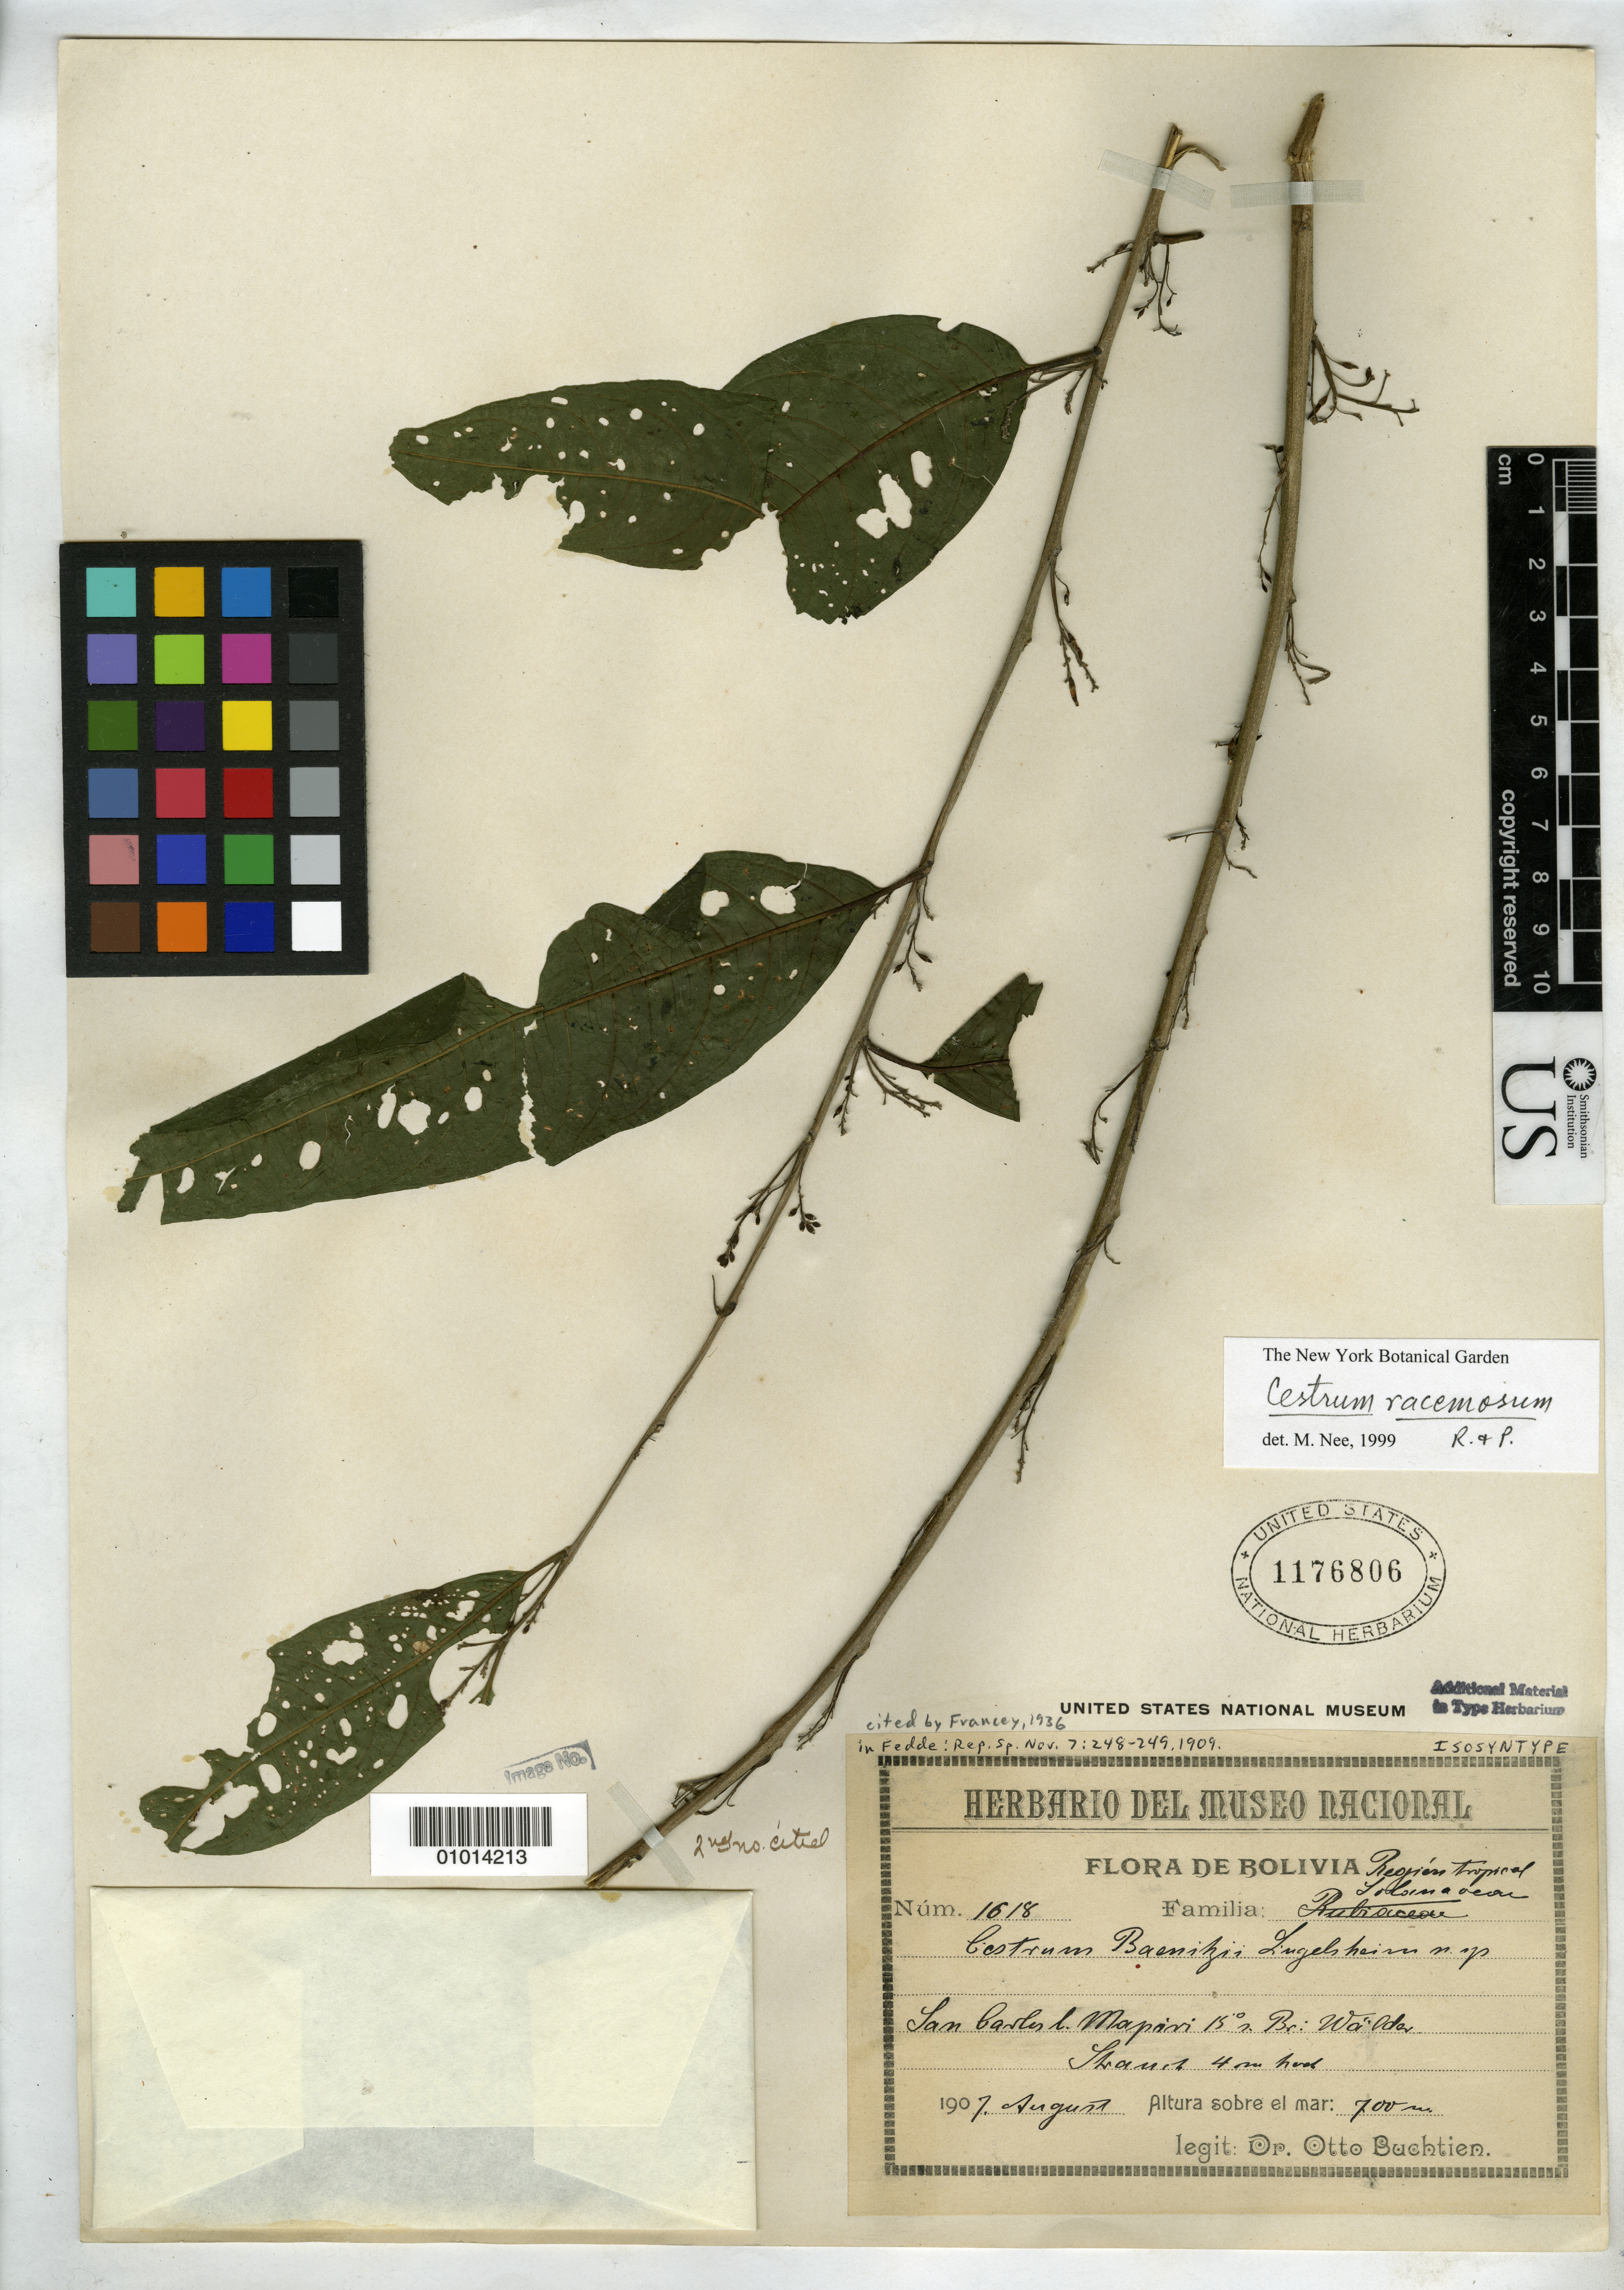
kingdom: Plantae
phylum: Tracheophyta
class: Magnoliopsida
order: Solanales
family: Solanaceae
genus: Cestrum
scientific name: Cestrum baenitzii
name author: Lingelsh.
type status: Isosyntype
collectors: O. Buchtien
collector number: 1618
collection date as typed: Aug 1907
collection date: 1907-08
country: Bolivia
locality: San Carlos, Mapiri.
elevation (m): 100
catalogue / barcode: US 1176806